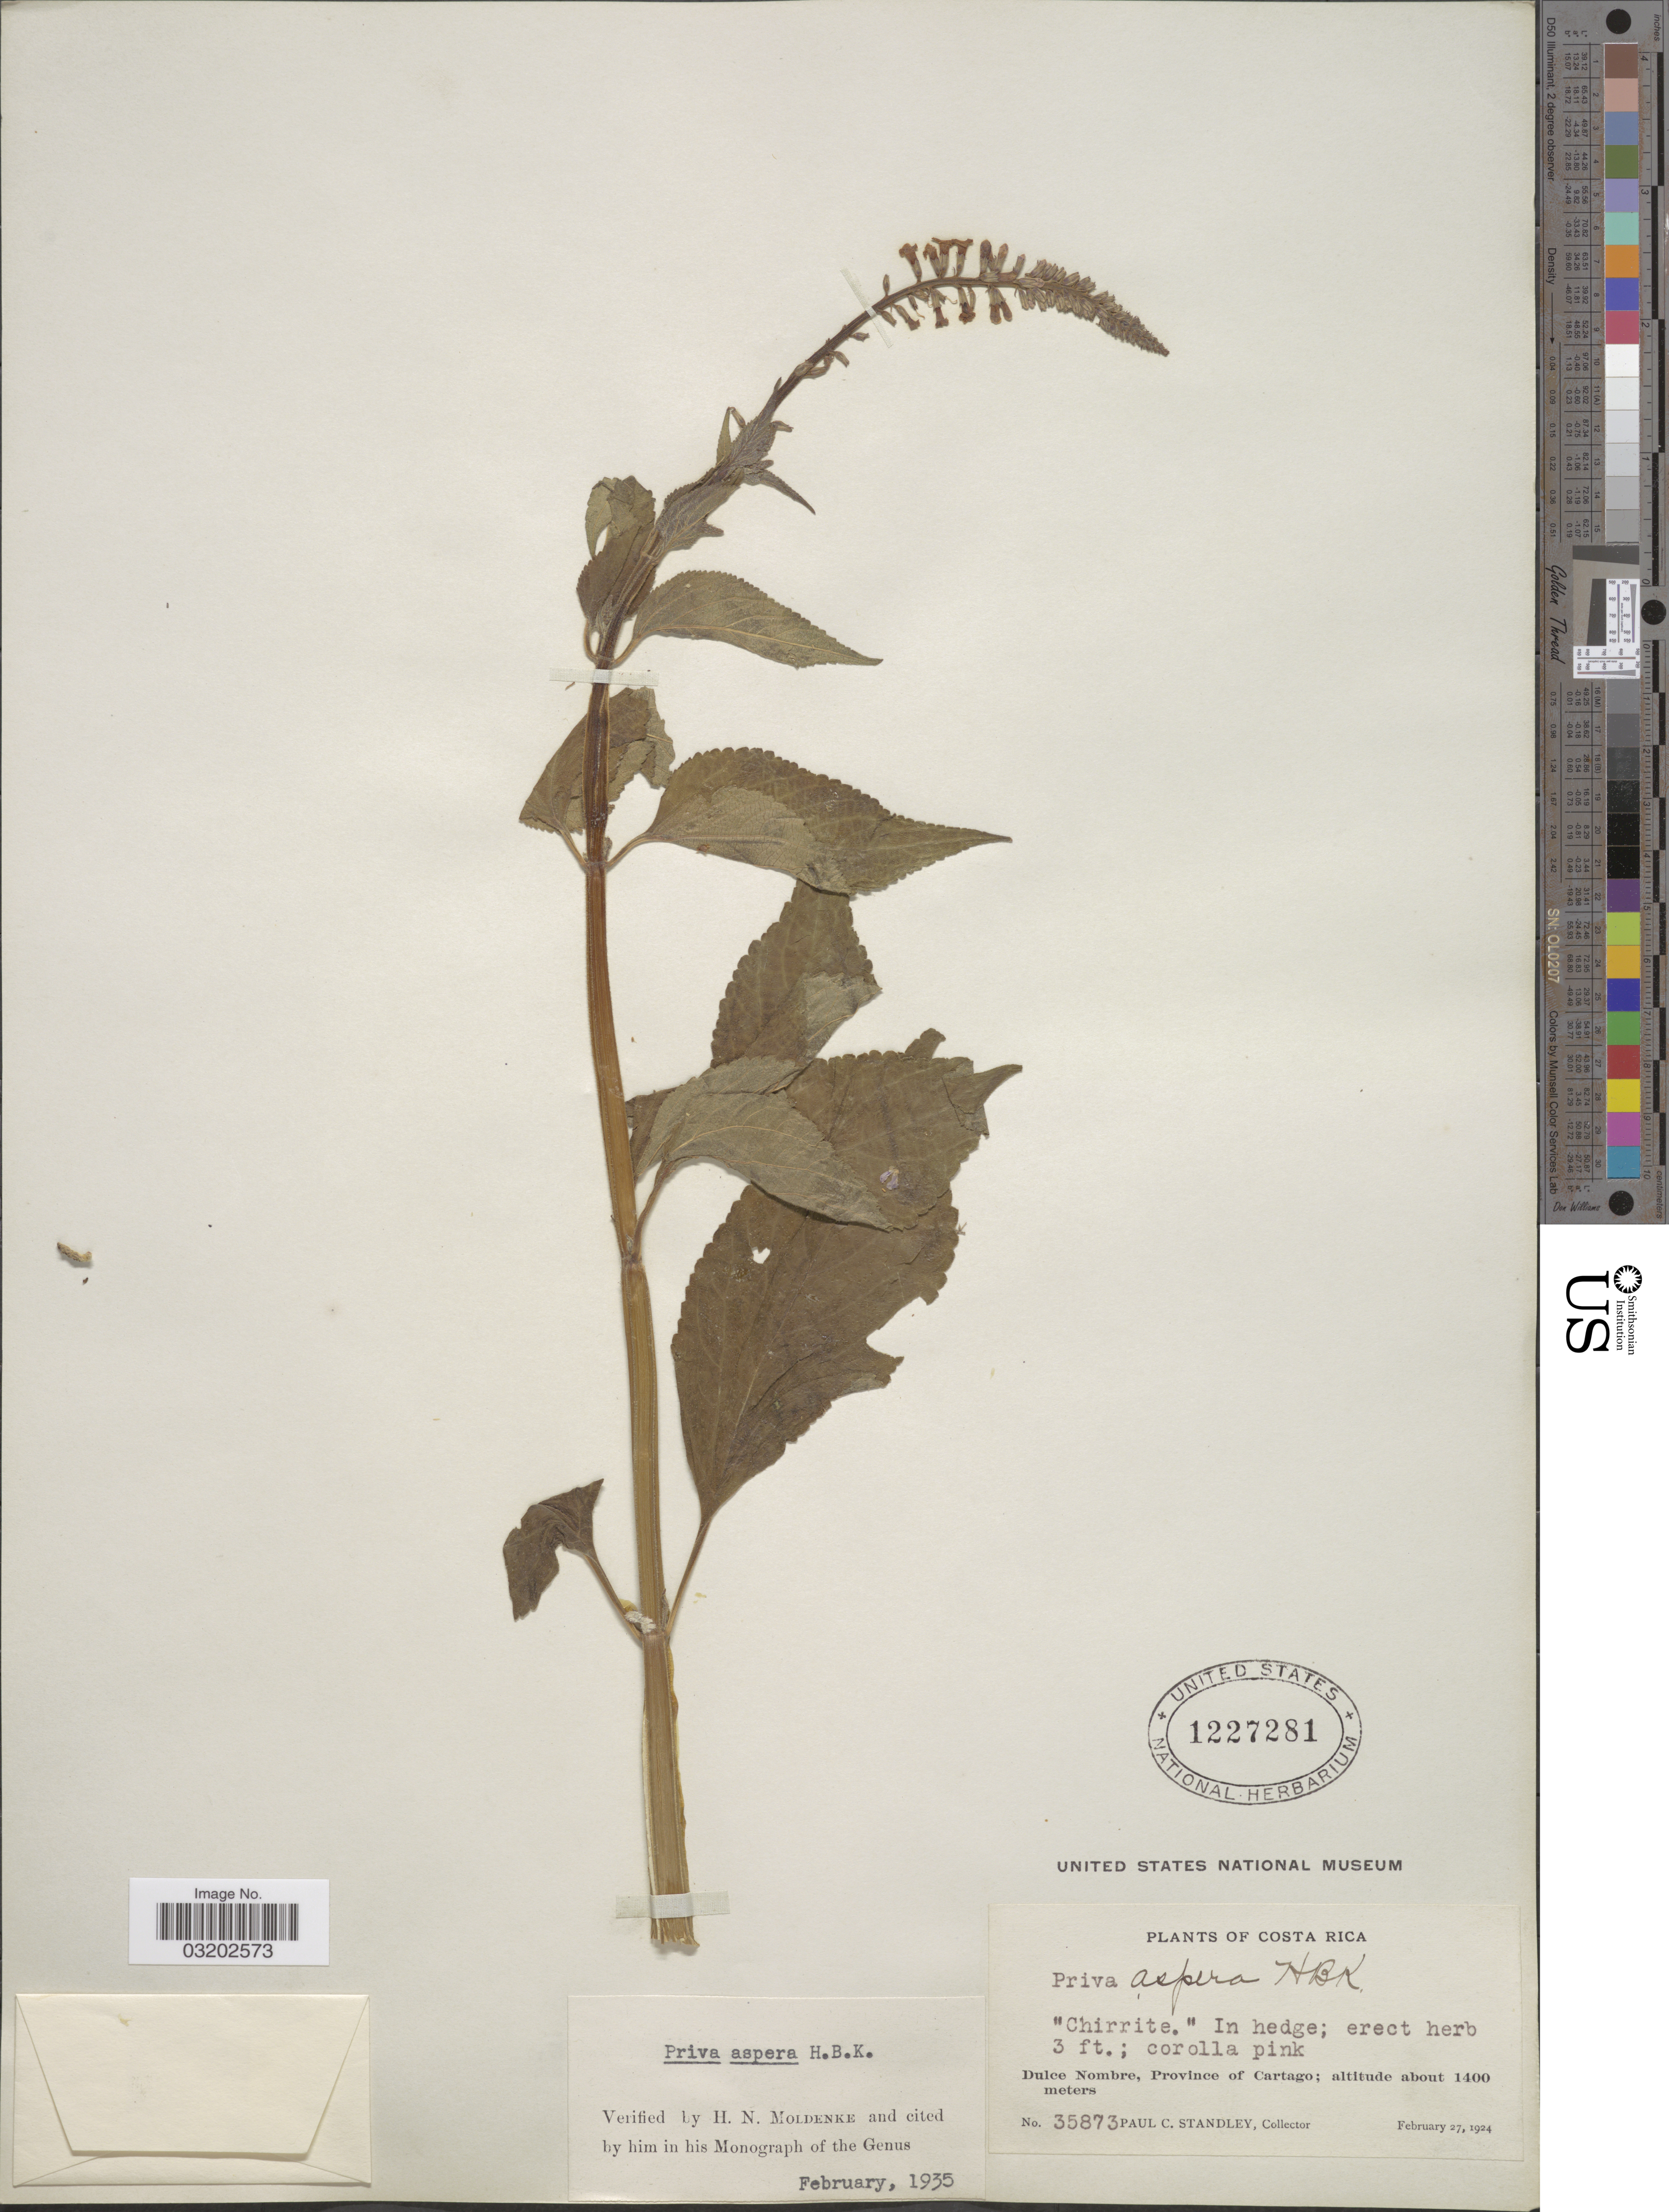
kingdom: Plantae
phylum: Tracheophyta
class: Magnoliopsida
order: Lamiales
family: Verbenaceae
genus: Priva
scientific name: Priva aspera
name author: Kunth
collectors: P. C. Standley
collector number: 35873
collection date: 1924-02-27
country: Costa Rica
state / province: Cartago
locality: Dulce Nombre, Province of Cartago.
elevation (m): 1400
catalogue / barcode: US 1227281